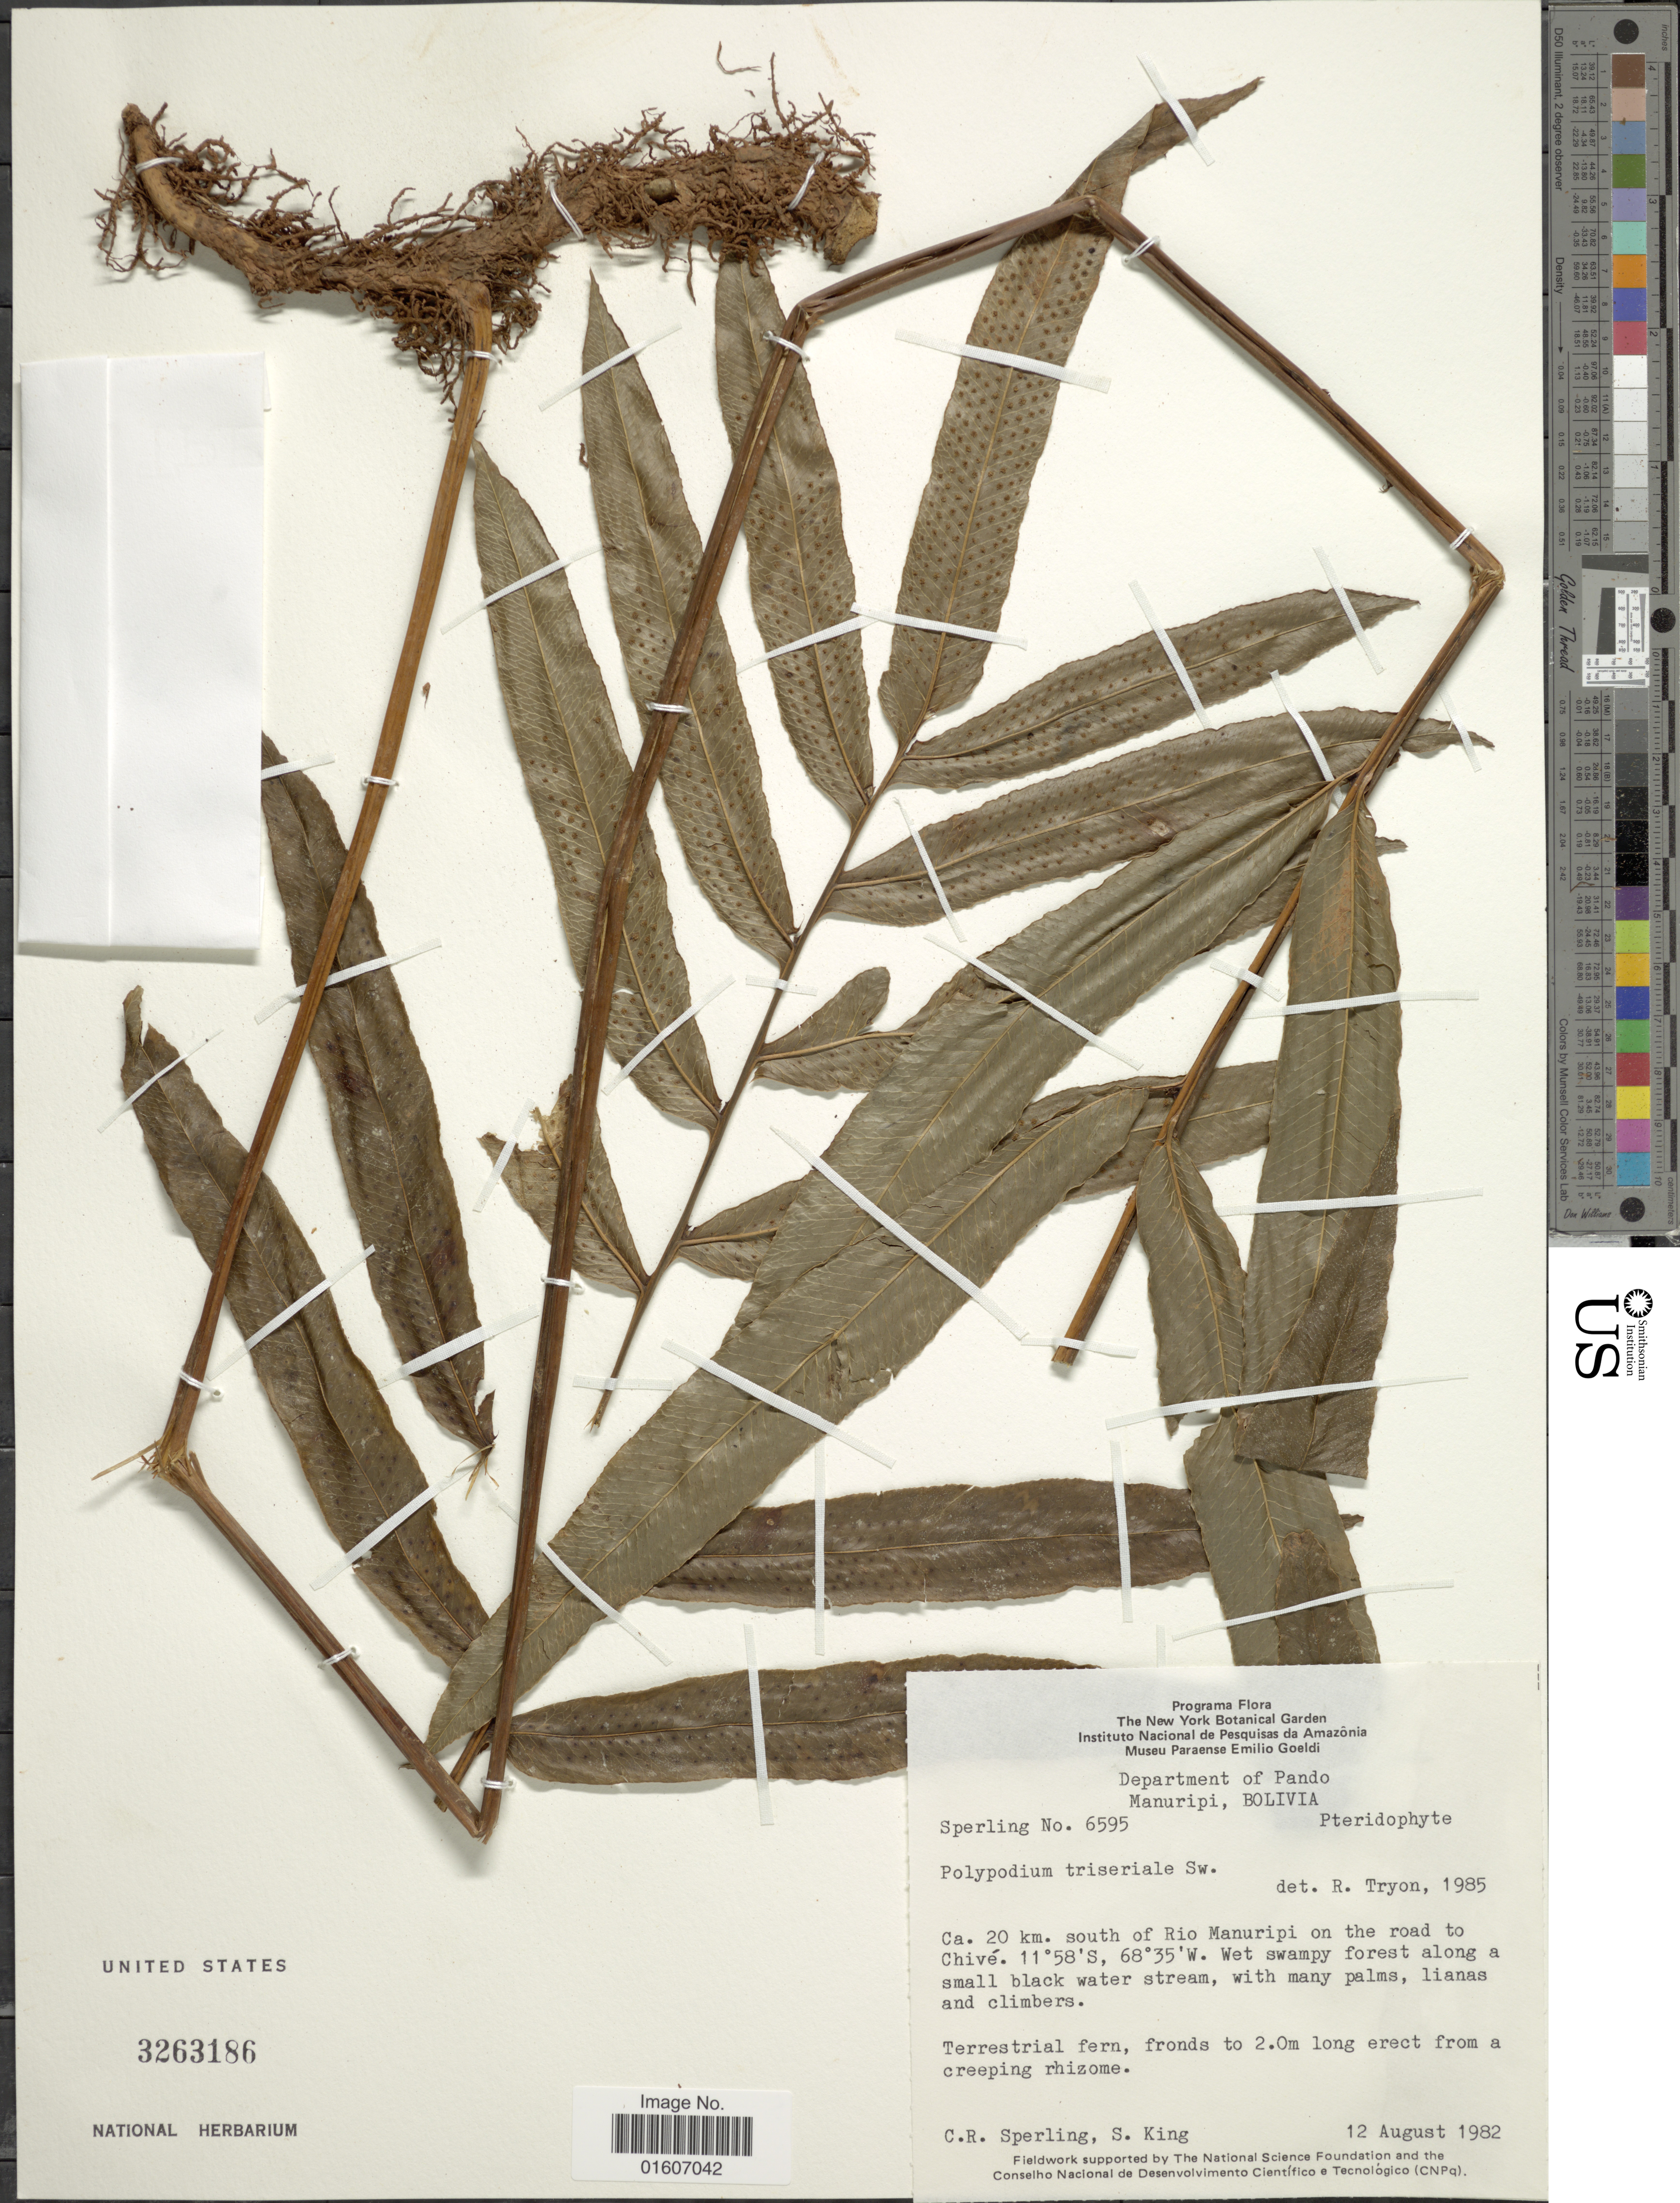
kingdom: Plantae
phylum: Tracheophyta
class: Polypodiopsida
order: Polypodiales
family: Polypodiaceae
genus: Serpocaulon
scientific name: Serpocaulon triseriale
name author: (Sw.) A.R. Sm.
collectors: C. R. Sperling & S. King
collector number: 6595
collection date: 1982-08-12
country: Bolivia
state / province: Pando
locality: Department of Pando, Ca. 20 km. south of Rio Manurip on the road to Chivé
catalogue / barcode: US 3263186